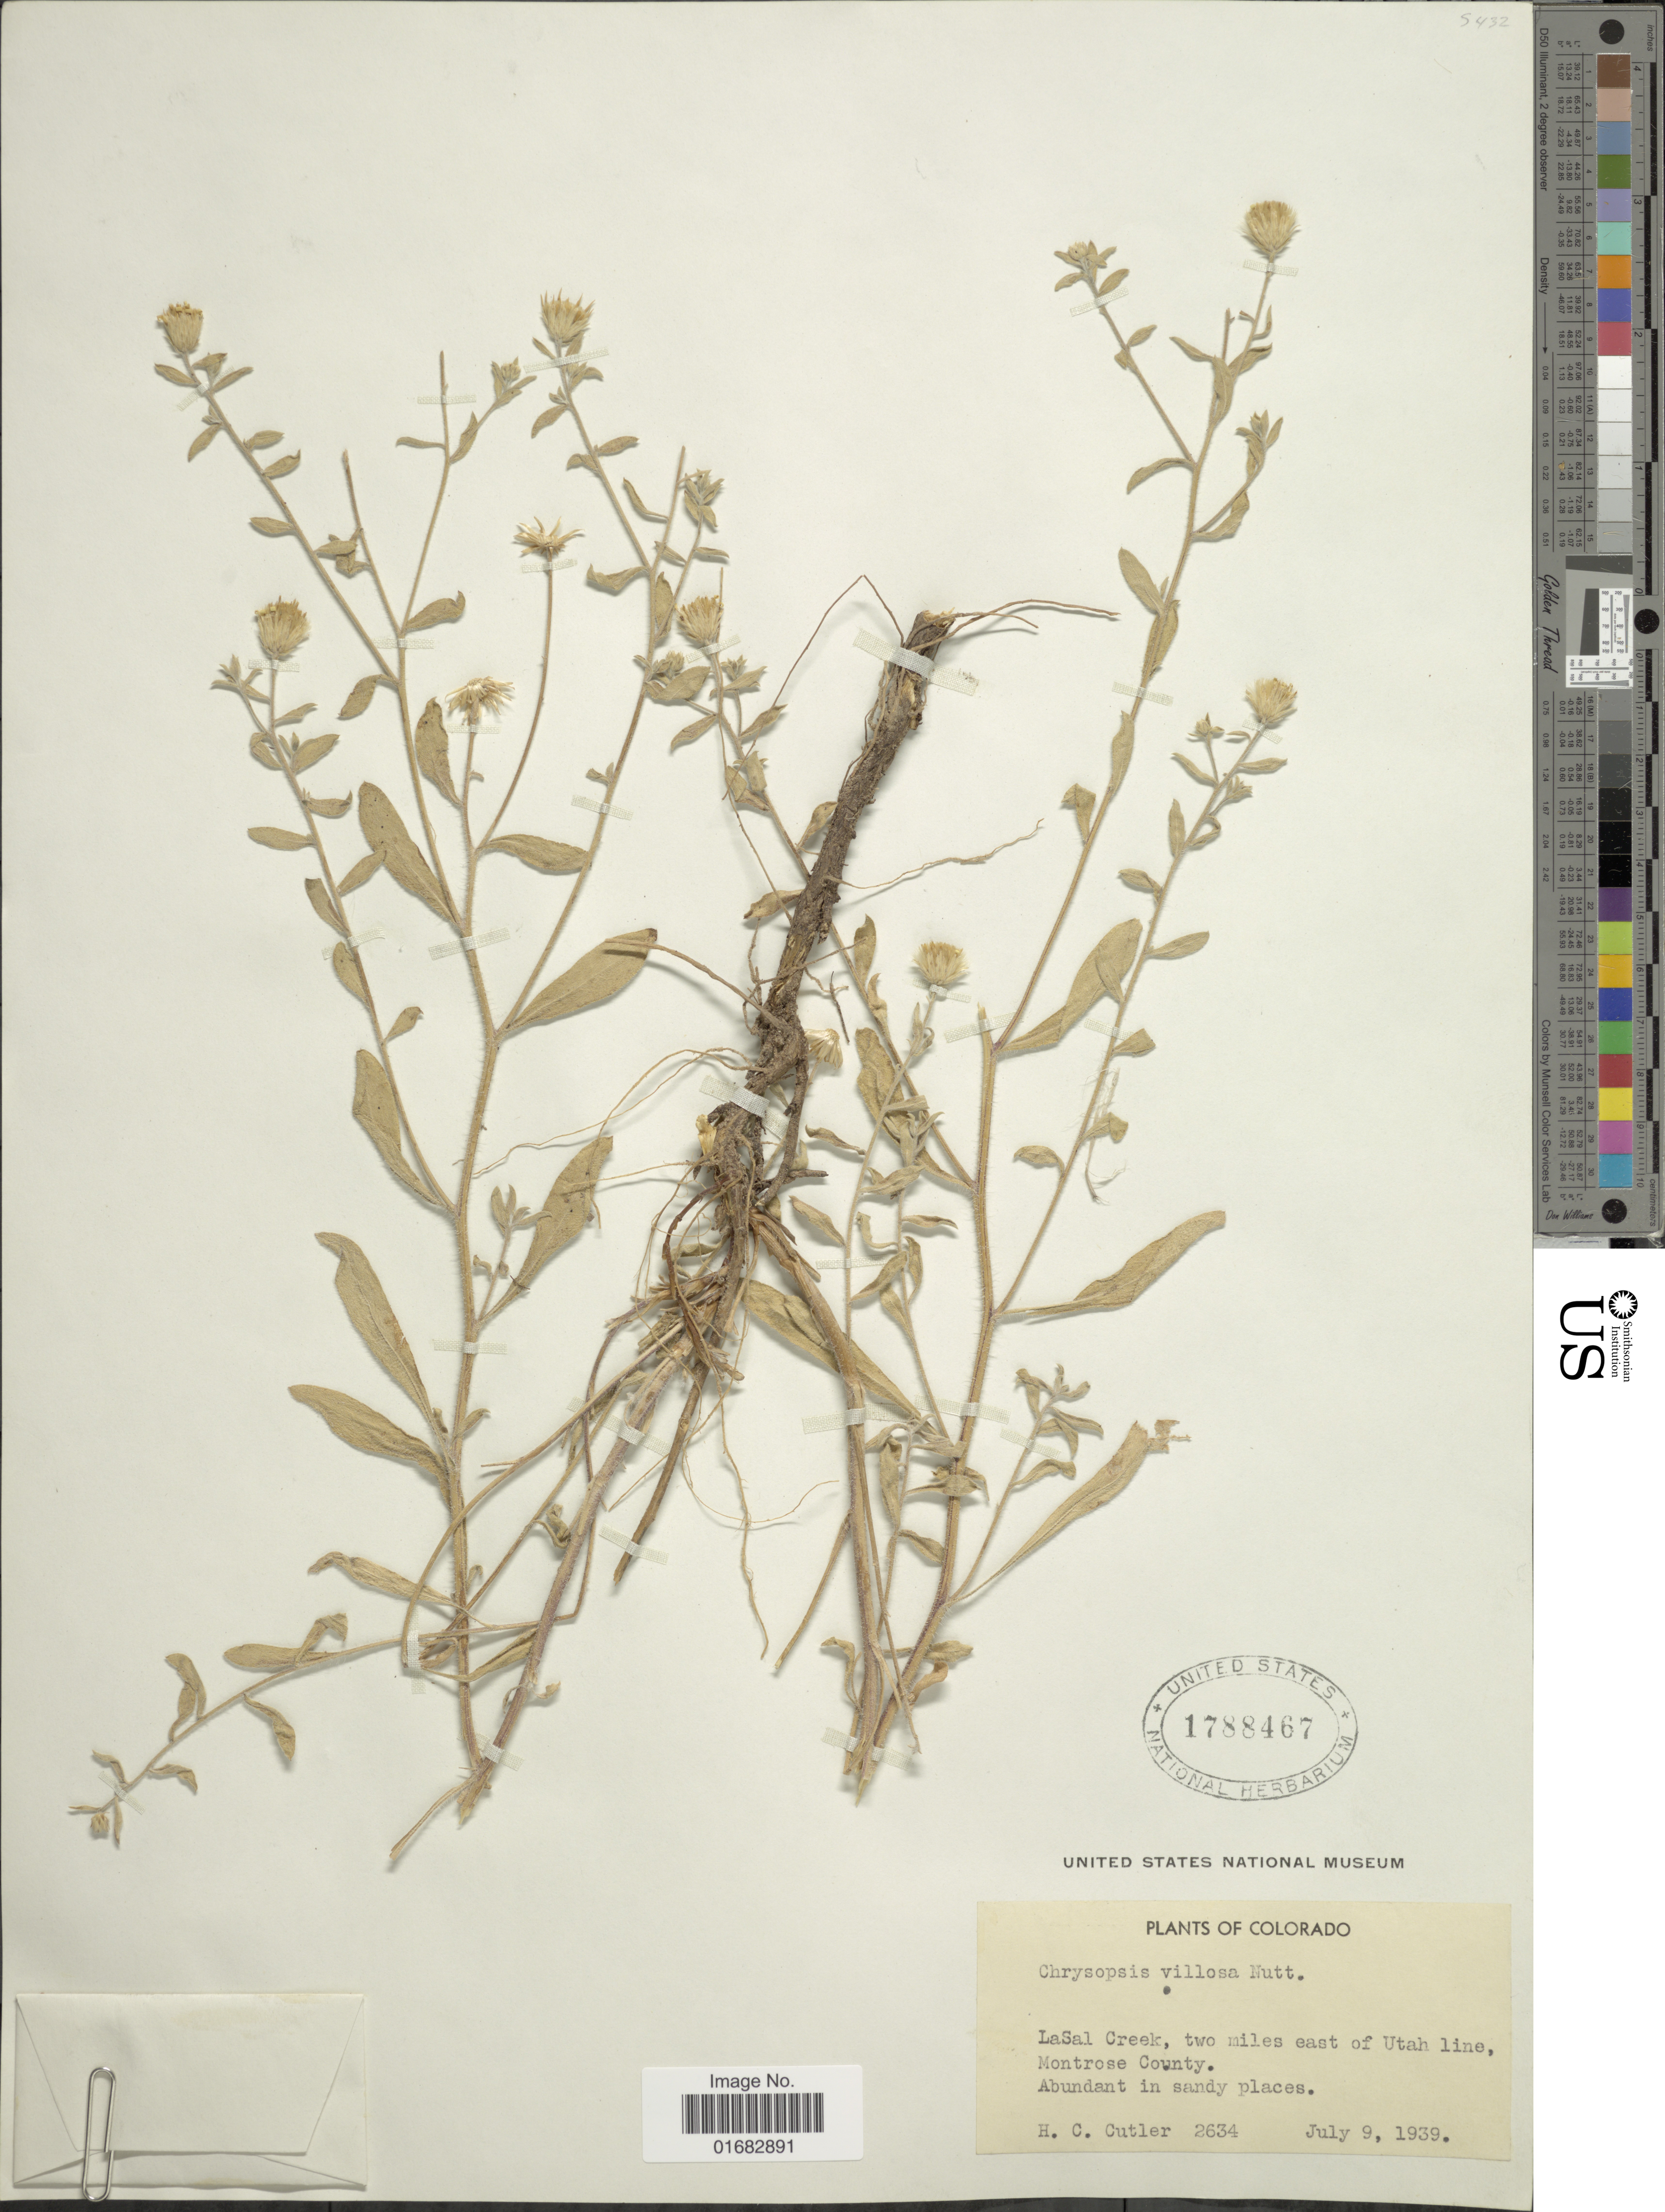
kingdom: Plantae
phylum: Tracheophyta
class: Magnoliopsida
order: Asterales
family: Asteraceae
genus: Heterotheca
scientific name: Heterotheca villosa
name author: (Pursh) Shinners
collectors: H. C. Cutler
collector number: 2634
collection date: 1939-07-09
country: United States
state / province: Colorado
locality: LaSal Creek, two miles east of Utah line, Montrose County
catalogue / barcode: US 1788467